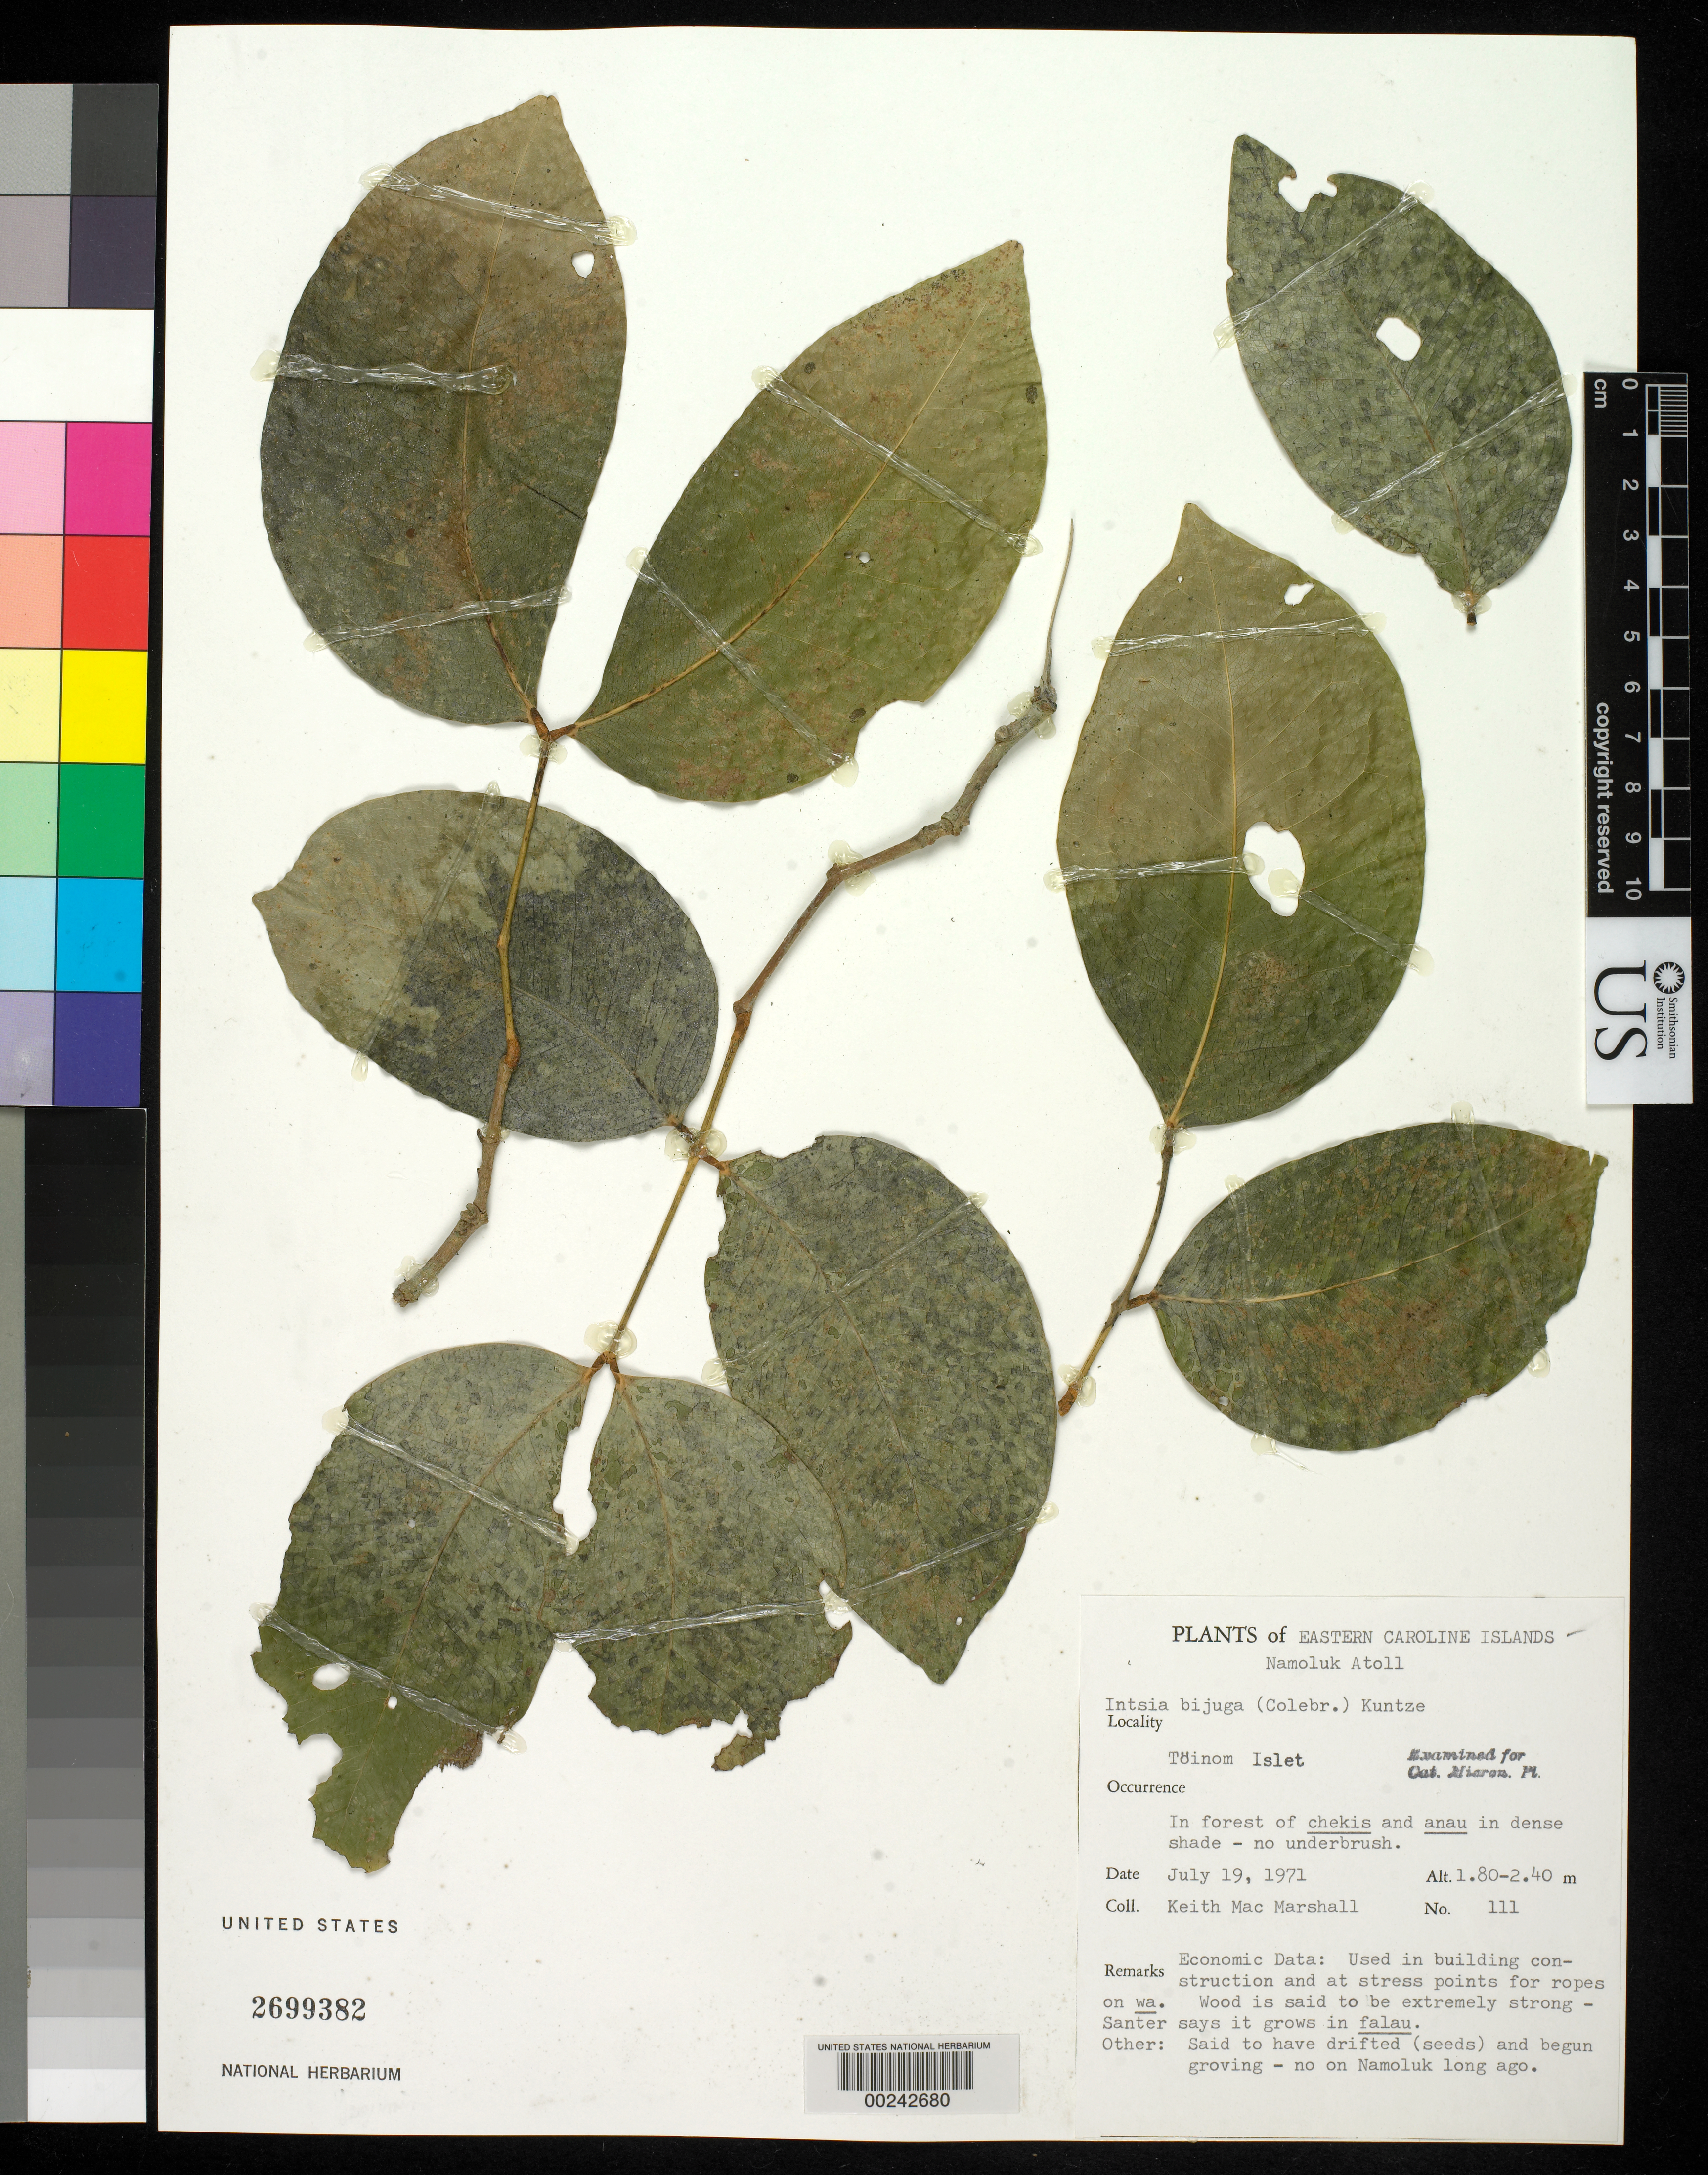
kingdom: Plantae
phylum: Tracheophyta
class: Magnoliopsida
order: Fabales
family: Fabaceae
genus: Intsia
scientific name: Intsia bijuga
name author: (Colebr.) Kuntze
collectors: K. Macmarshall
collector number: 111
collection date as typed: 19 Jul 1971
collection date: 1971-07-19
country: Micronesia, Federated States of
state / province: Truk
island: Namokuk [Namoluk] Atoll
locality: Toinom Islet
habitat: In forest in dense shade - no underbrush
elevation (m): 1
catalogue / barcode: US 2699382